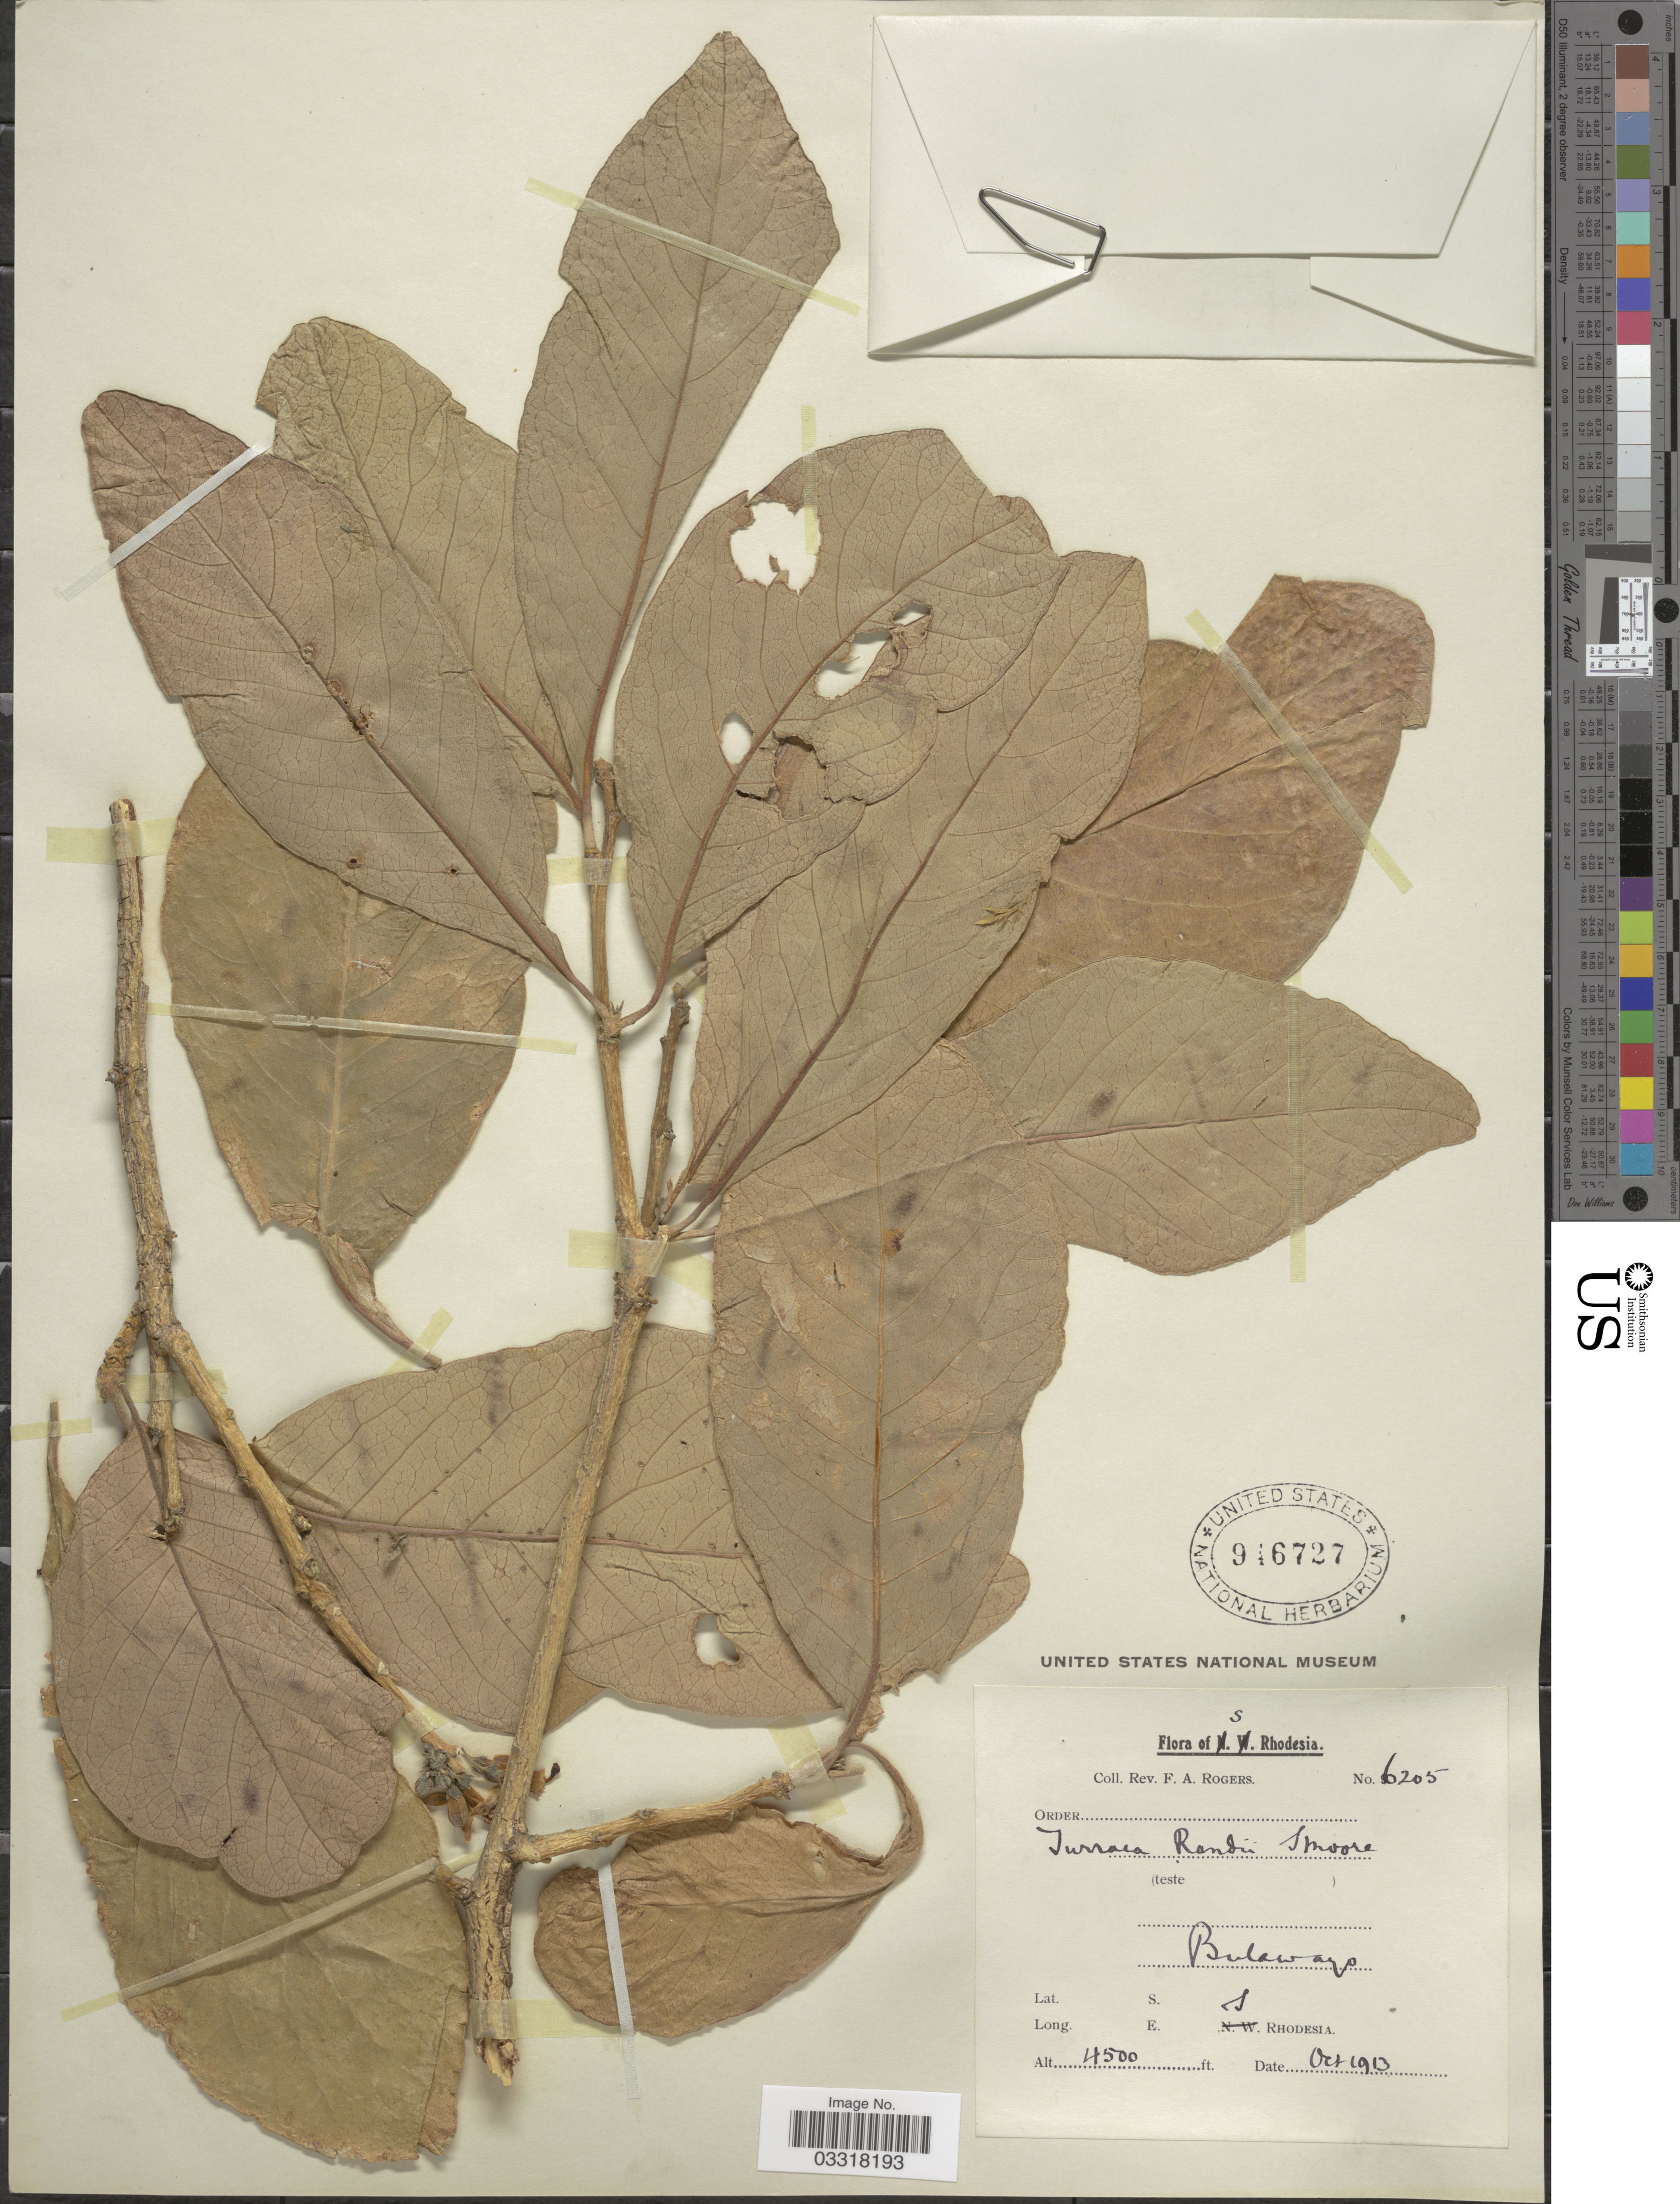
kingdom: Plantae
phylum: Tracheophyta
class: Magnoliopsida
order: Sapindales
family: Meliaceae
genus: Turraea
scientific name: Turraea randii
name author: Baker f.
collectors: F. A. Rogers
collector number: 6205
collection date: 1913-10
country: Zimbabwe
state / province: Bulawayo (city)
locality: S Rhodesia.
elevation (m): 1372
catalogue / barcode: US 946727